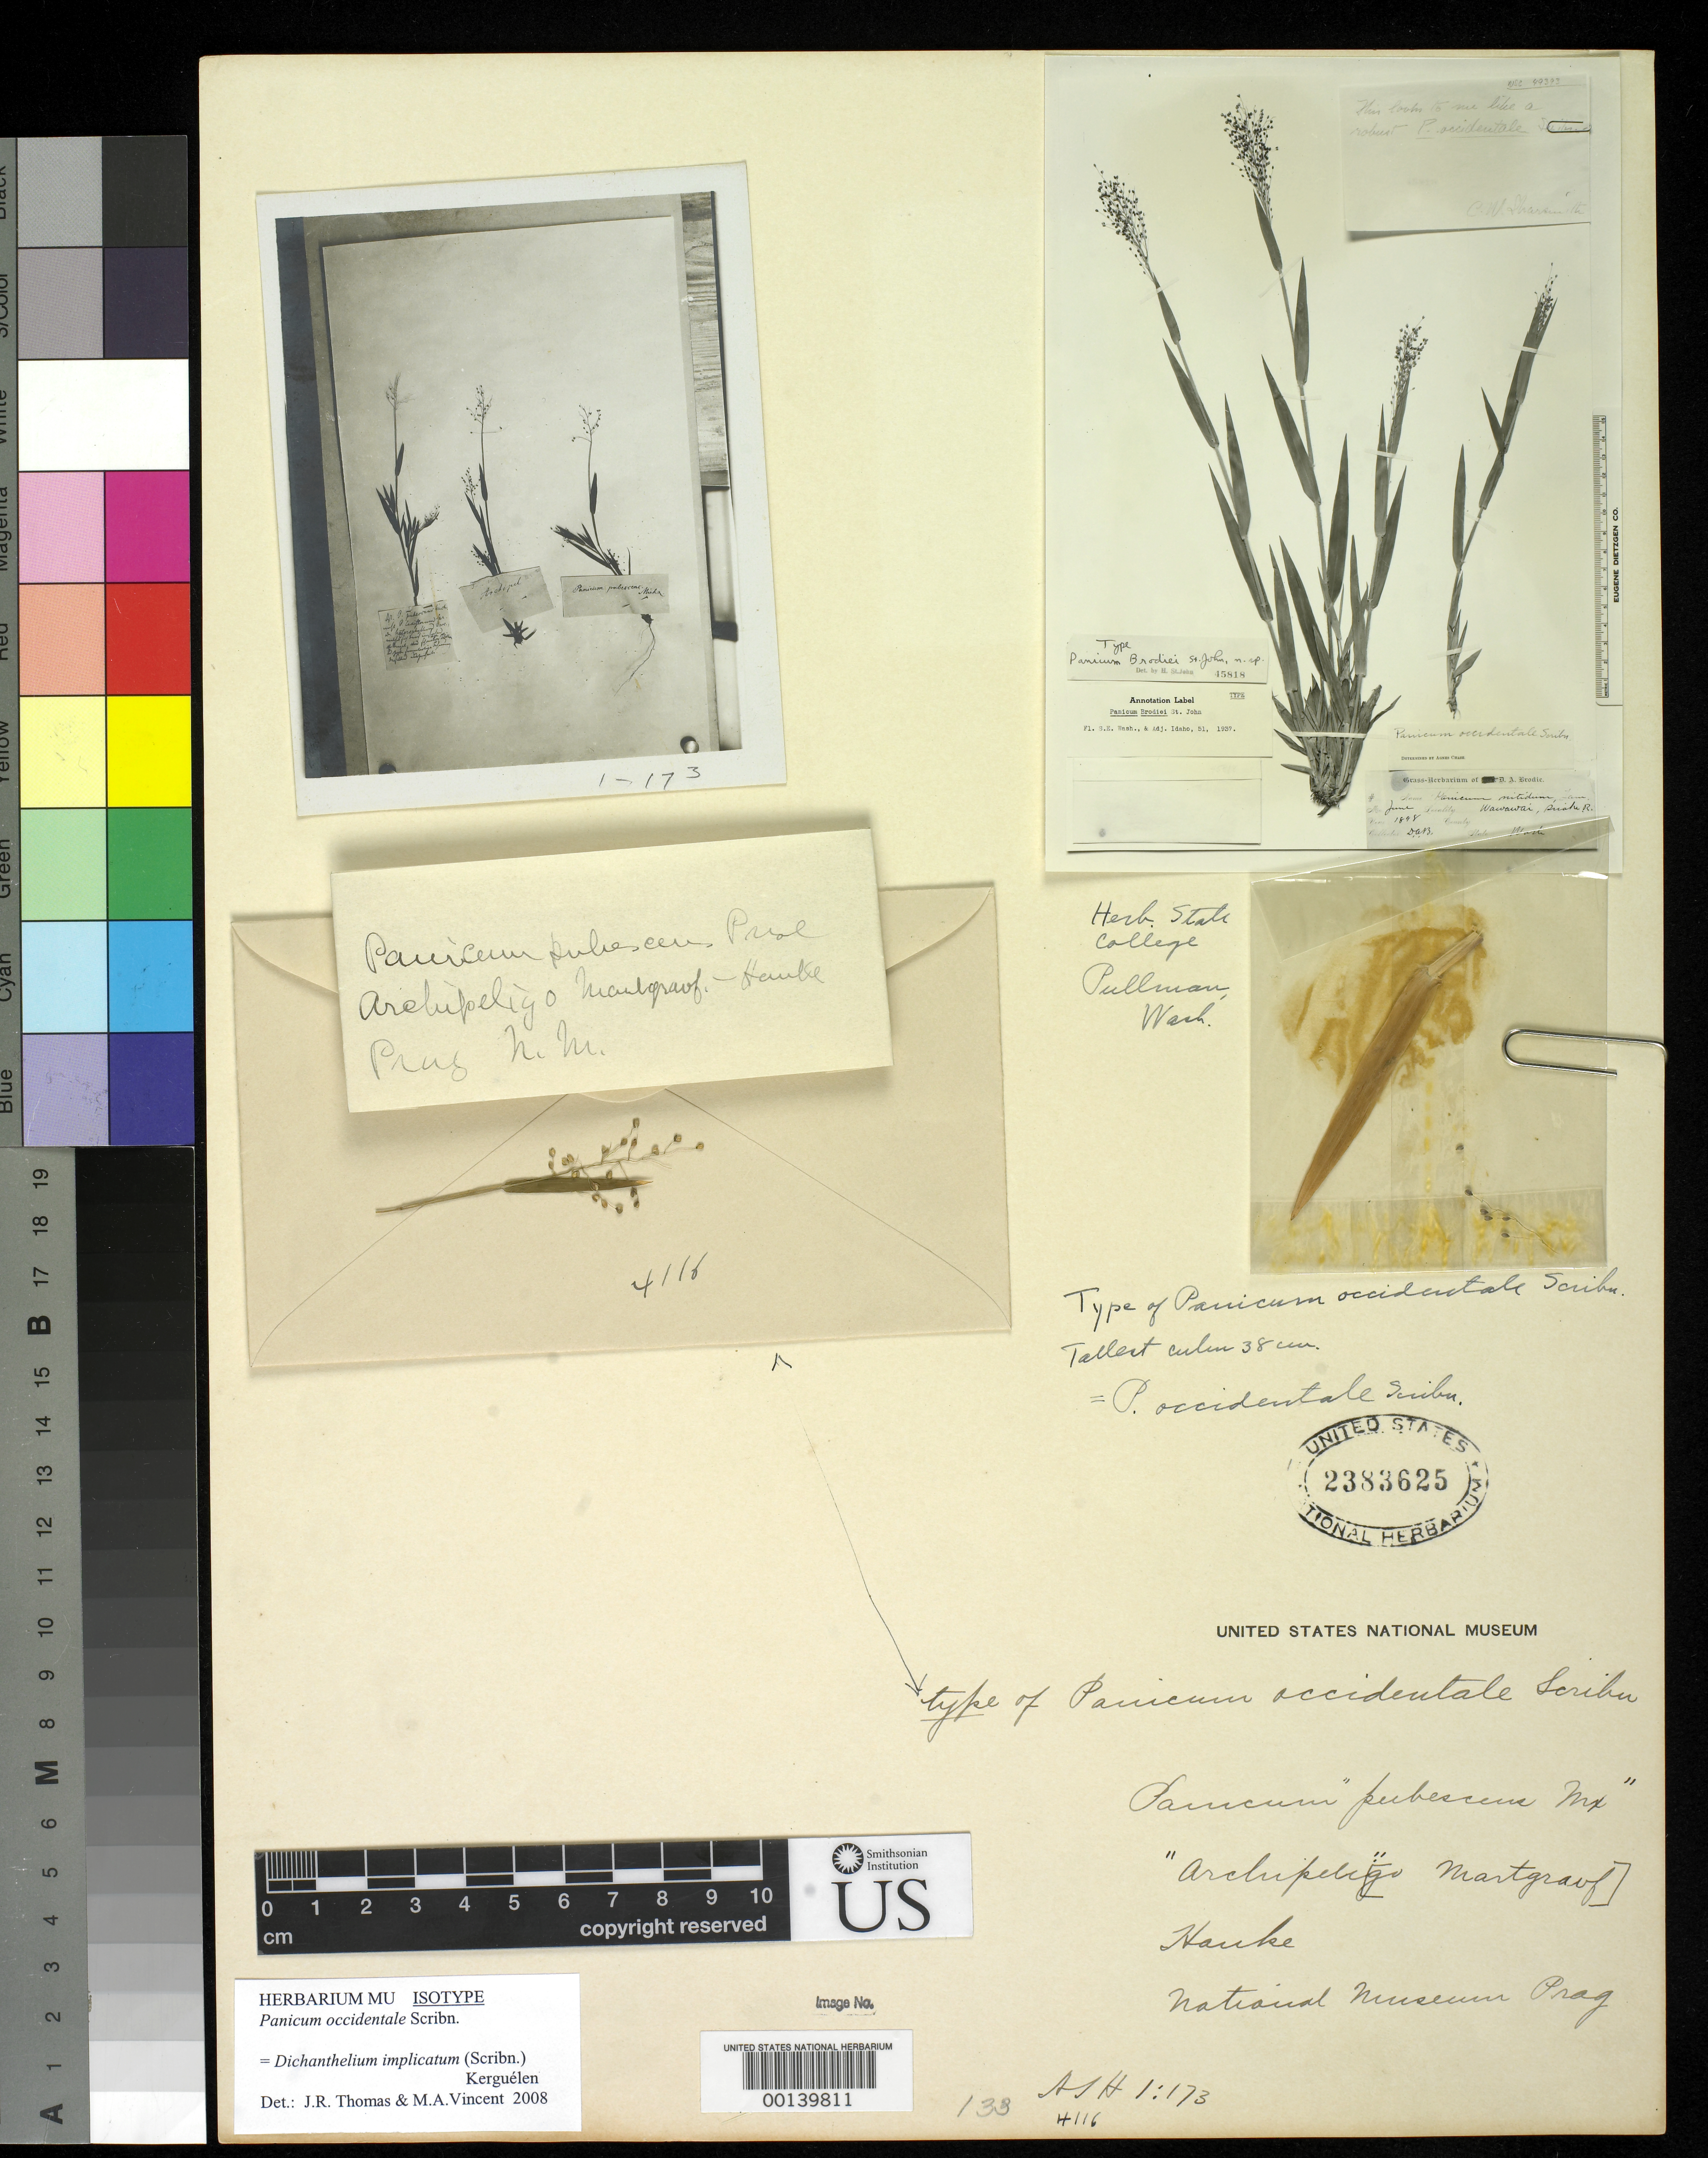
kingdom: Plantae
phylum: Tracheophyta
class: Liliopsida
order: Poales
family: Poaceae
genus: Panicum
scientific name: Panicum occidentale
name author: Scribn.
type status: Isotype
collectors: T. P. X. Haenke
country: Canada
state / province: British Columbia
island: Vancouver Island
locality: Nootka Sound.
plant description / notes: Photograph and fragmentary material of type specimen.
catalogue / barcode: US 2383625